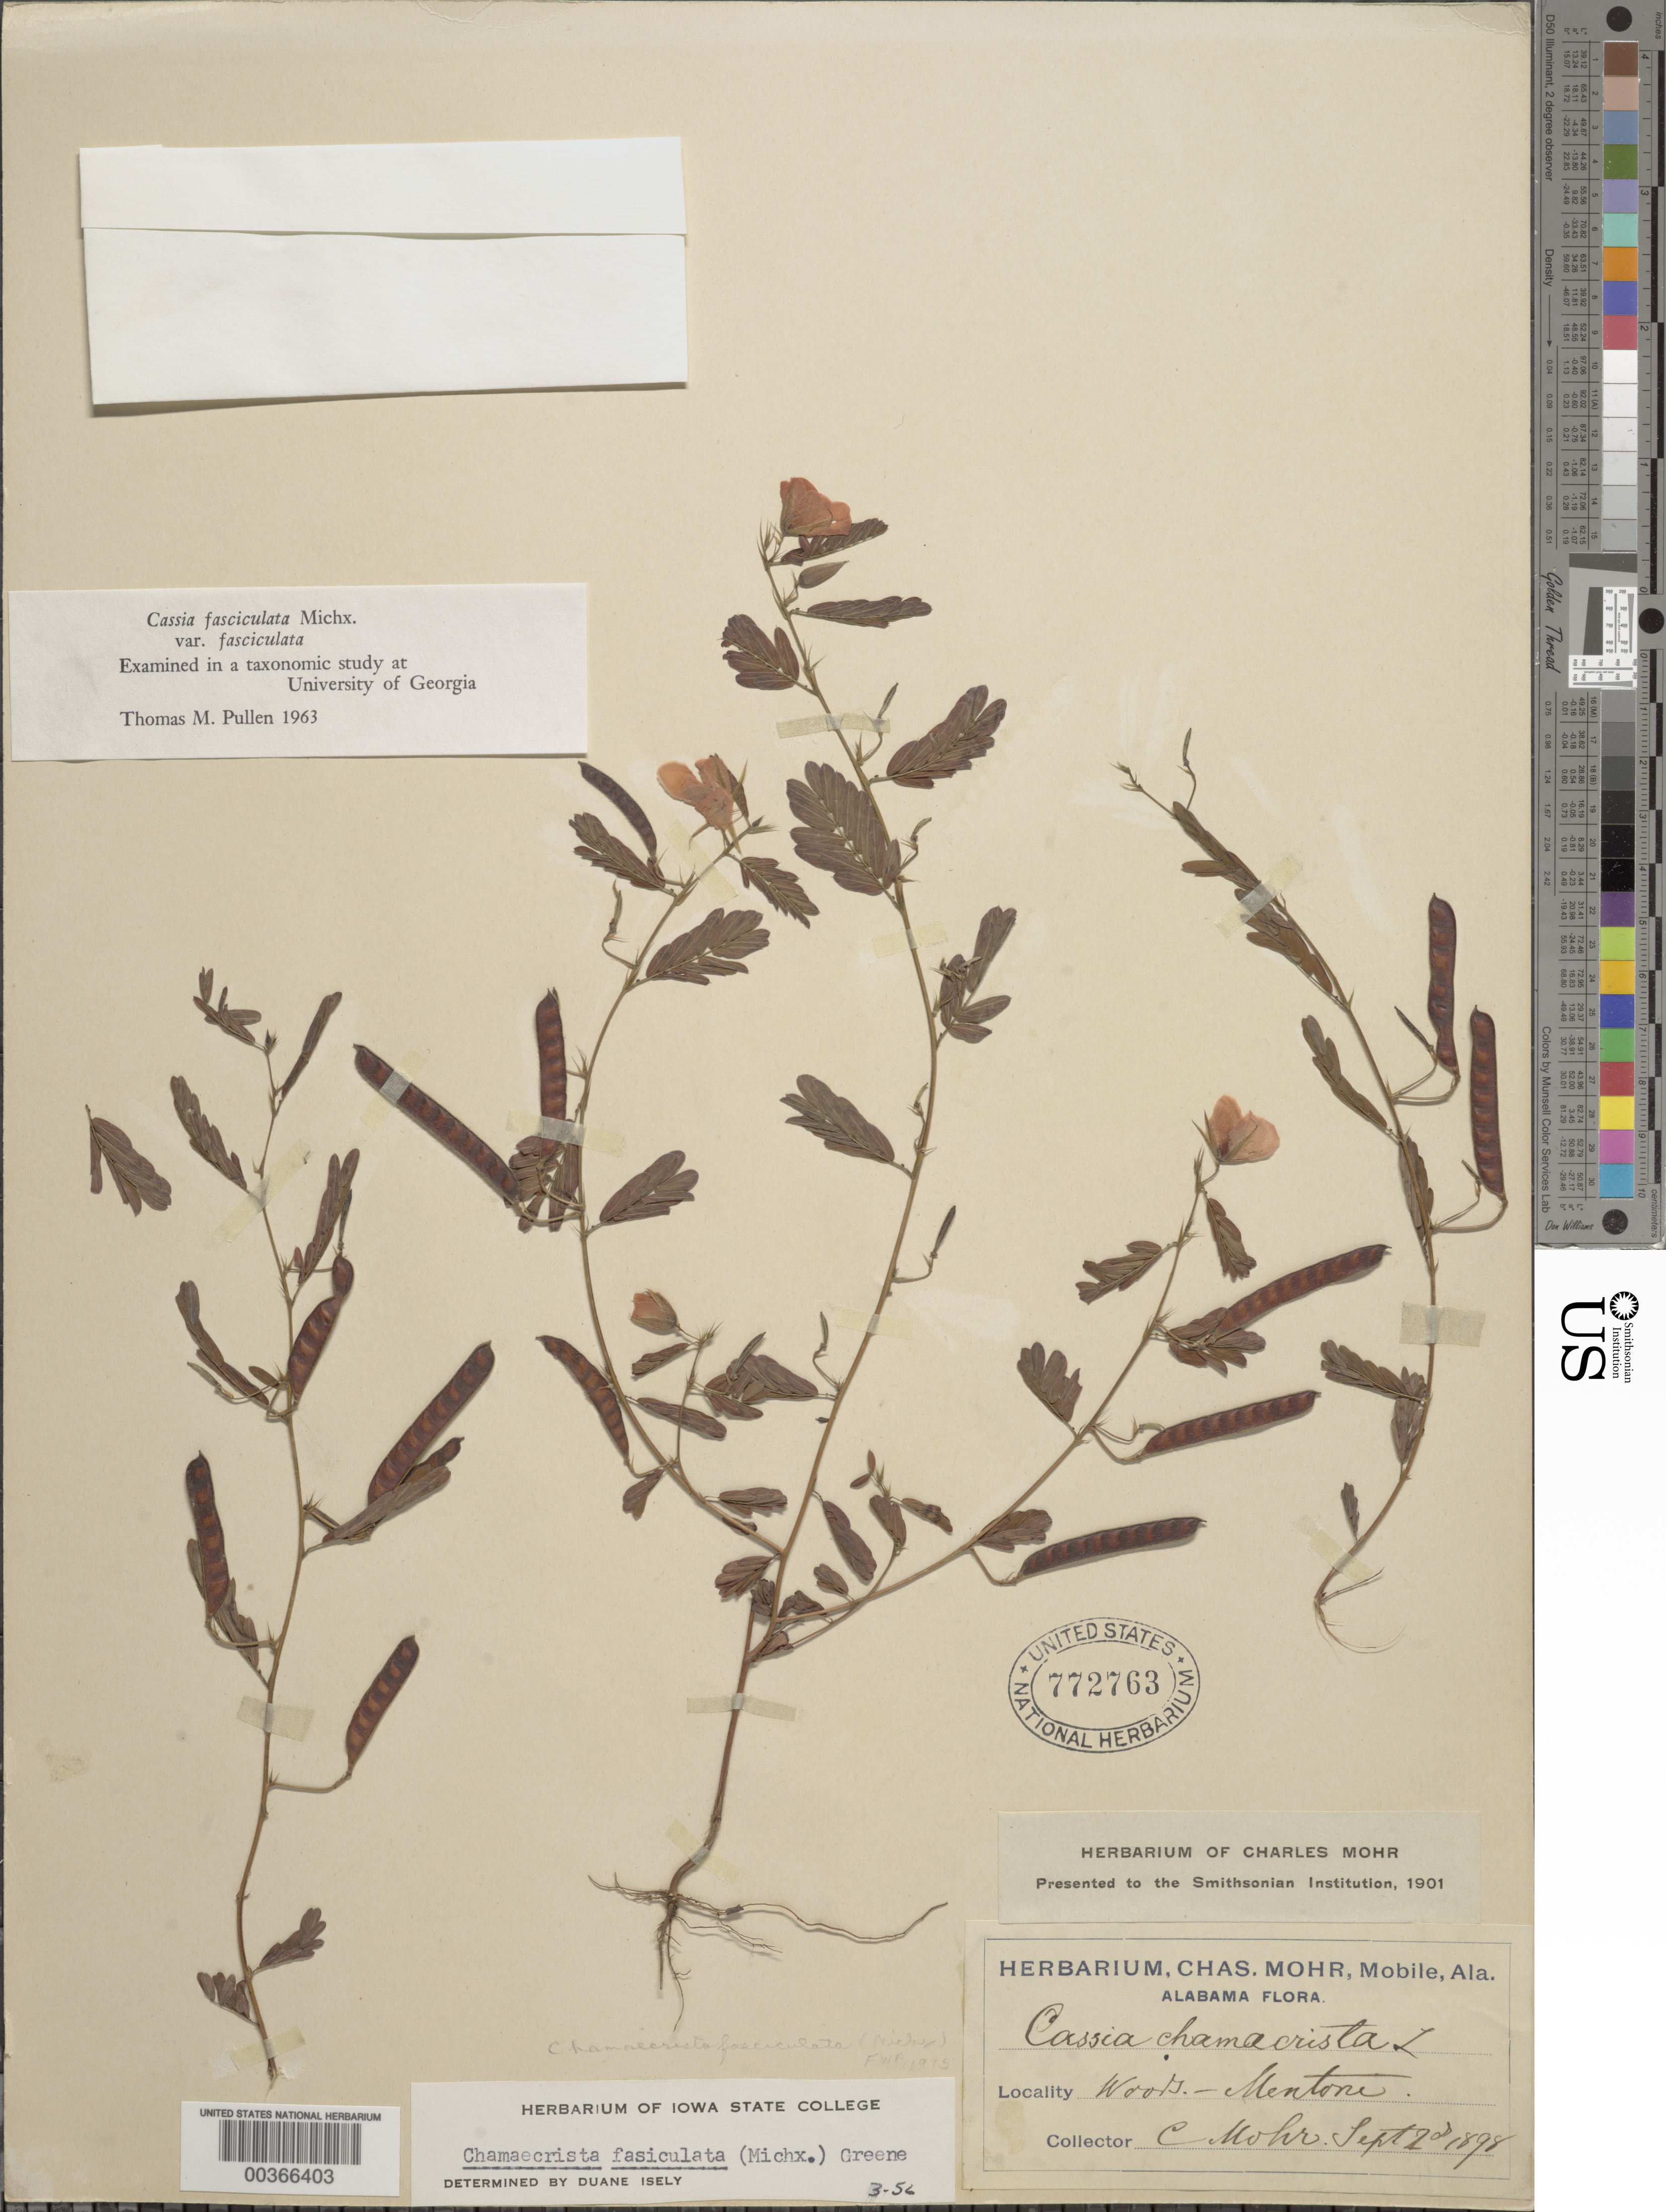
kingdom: Plantae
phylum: Tracheophyta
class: Magnoliopsida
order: Fabales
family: Fabaceae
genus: Chamaecrista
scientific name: Chamaecrista fasciculata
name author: (Michx.) Greene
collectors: C. T. Mohr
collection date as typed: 02 Sep 1898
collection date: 1898-09-02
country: United States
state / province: Alabama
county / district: Dekalb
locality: Mentone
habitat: Woods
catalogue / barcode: US 772763